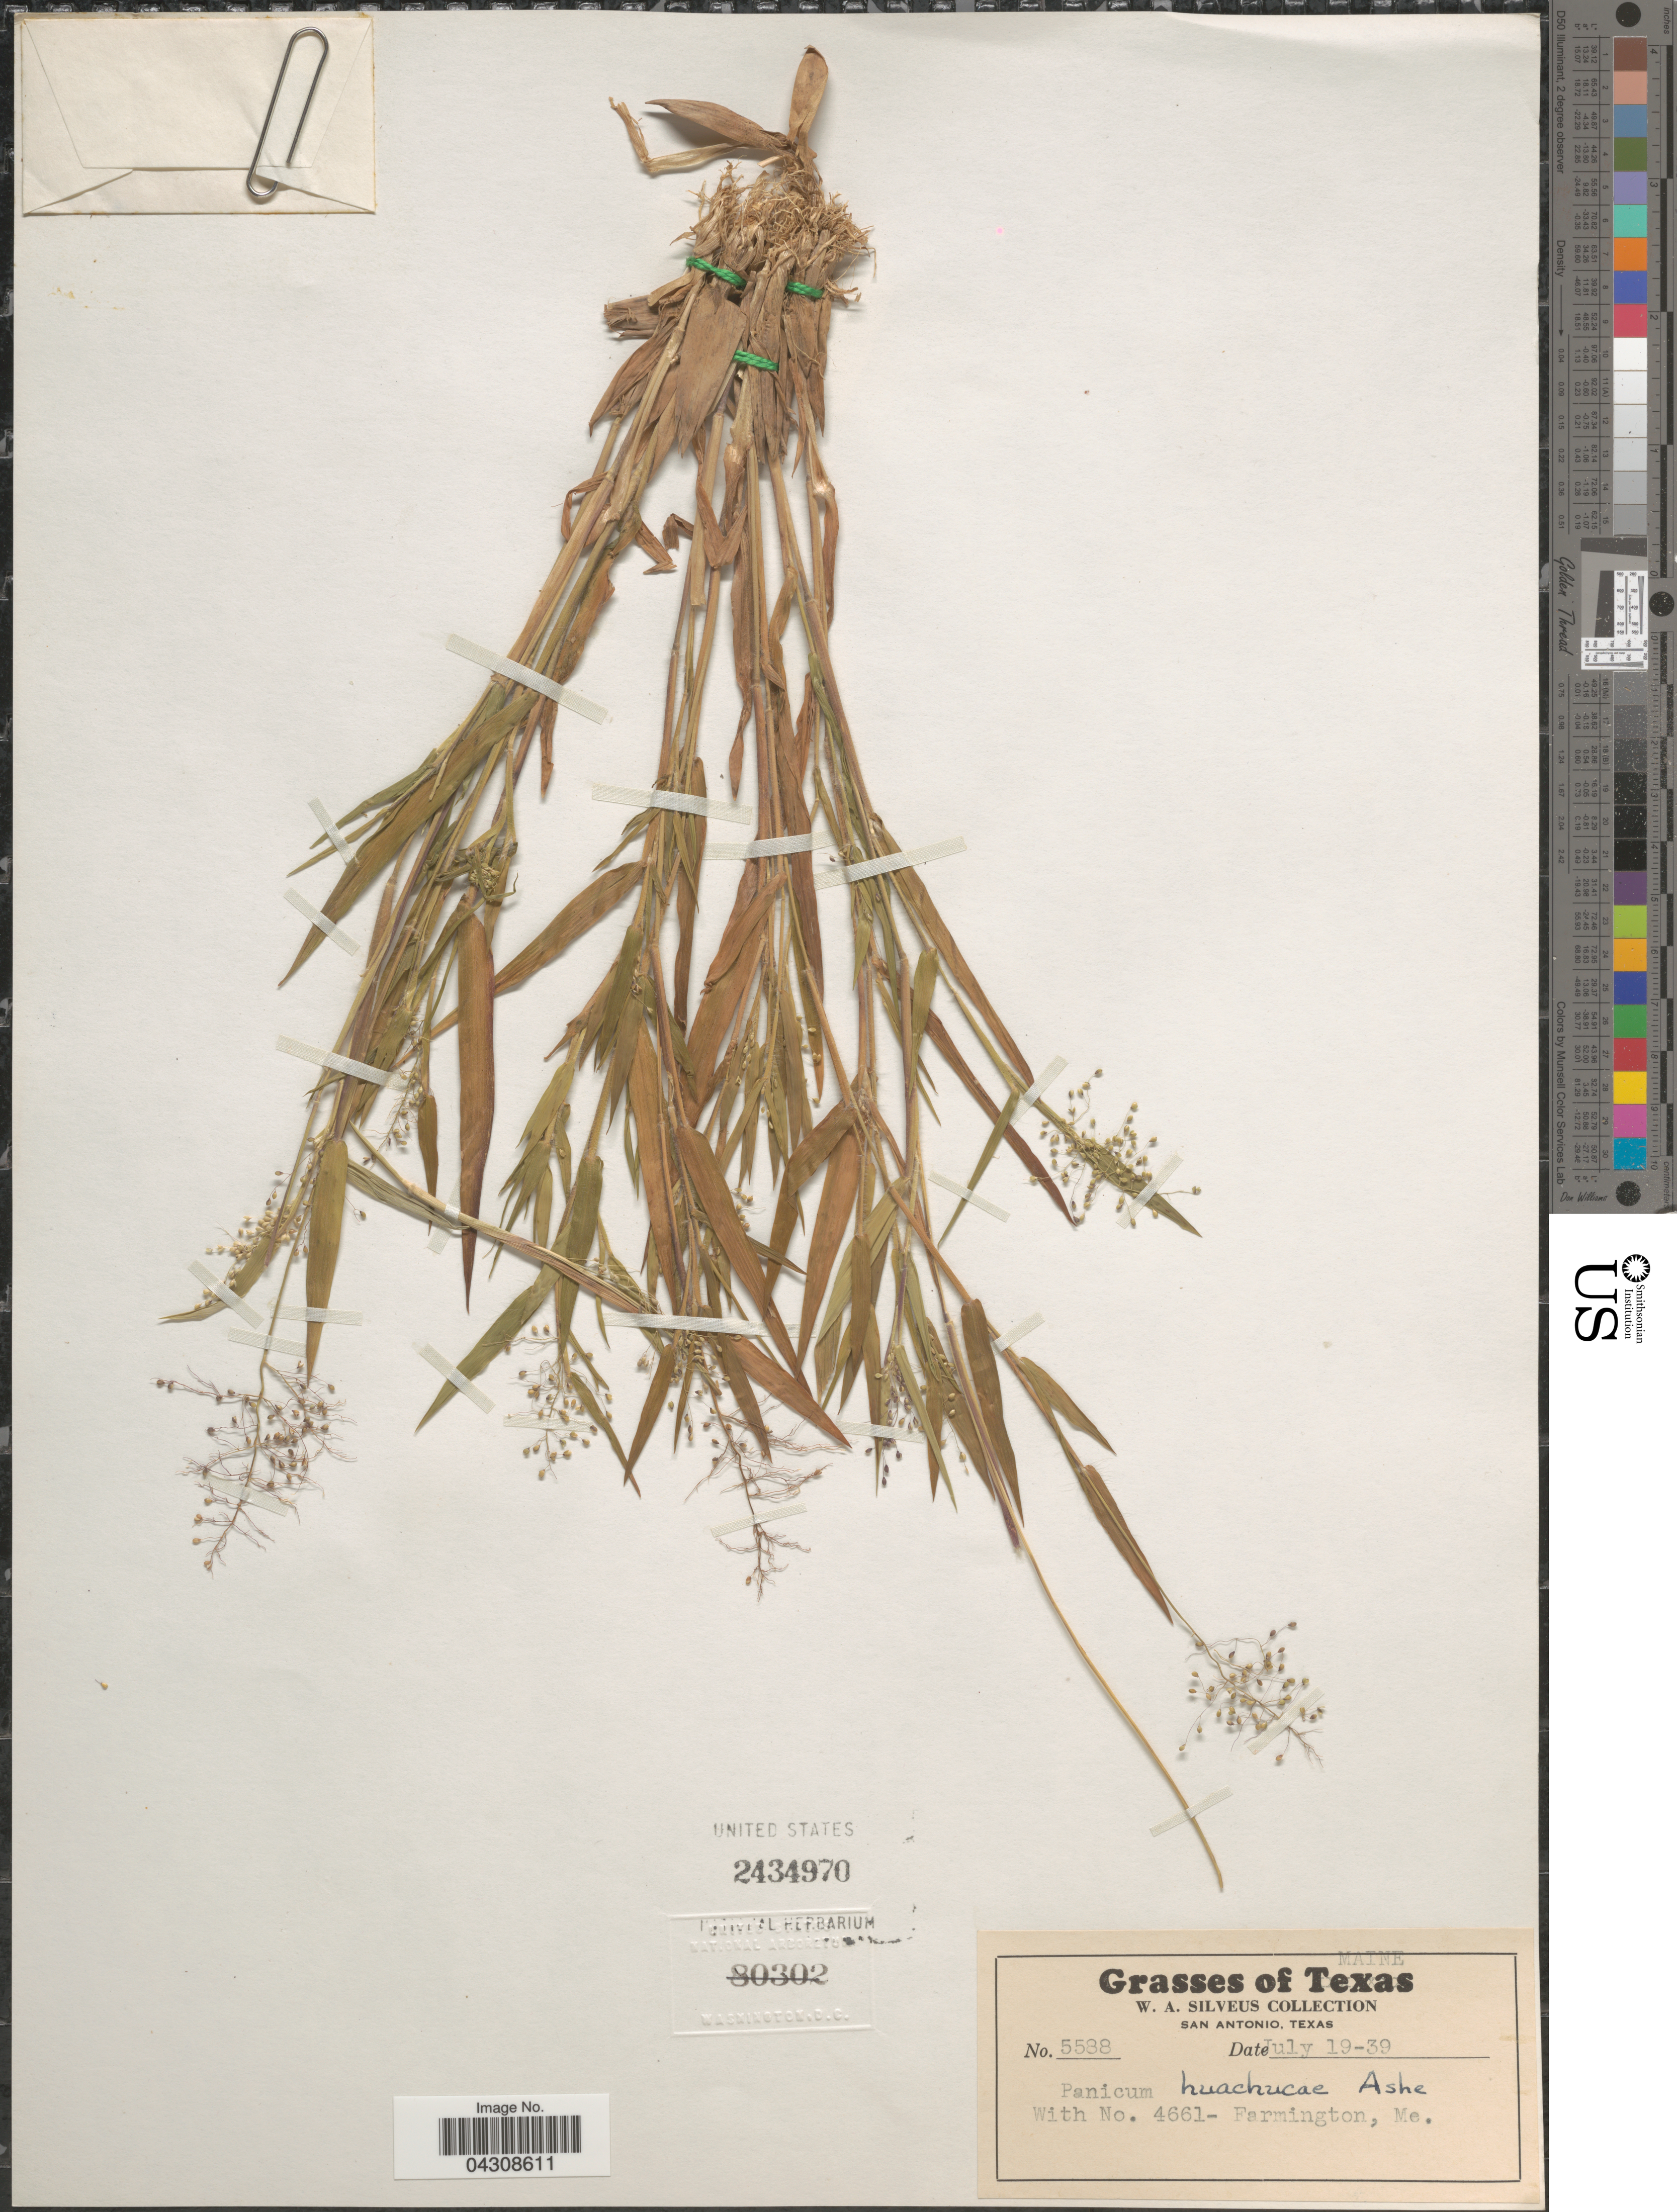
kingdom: Plantae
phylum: Tracheophyta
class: Liliopsida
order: Poales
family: Poaceae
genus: Dichanthelium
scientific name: Dichanthelium acuminatum var. acuminatum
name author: (Sw.) Gould & C.A. Clark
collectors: W. Silveus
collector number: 5588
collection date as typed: Transcribed d/m/y: 19/7/39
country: United States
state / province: Maine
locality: Farmington.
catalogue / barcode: US 2434970